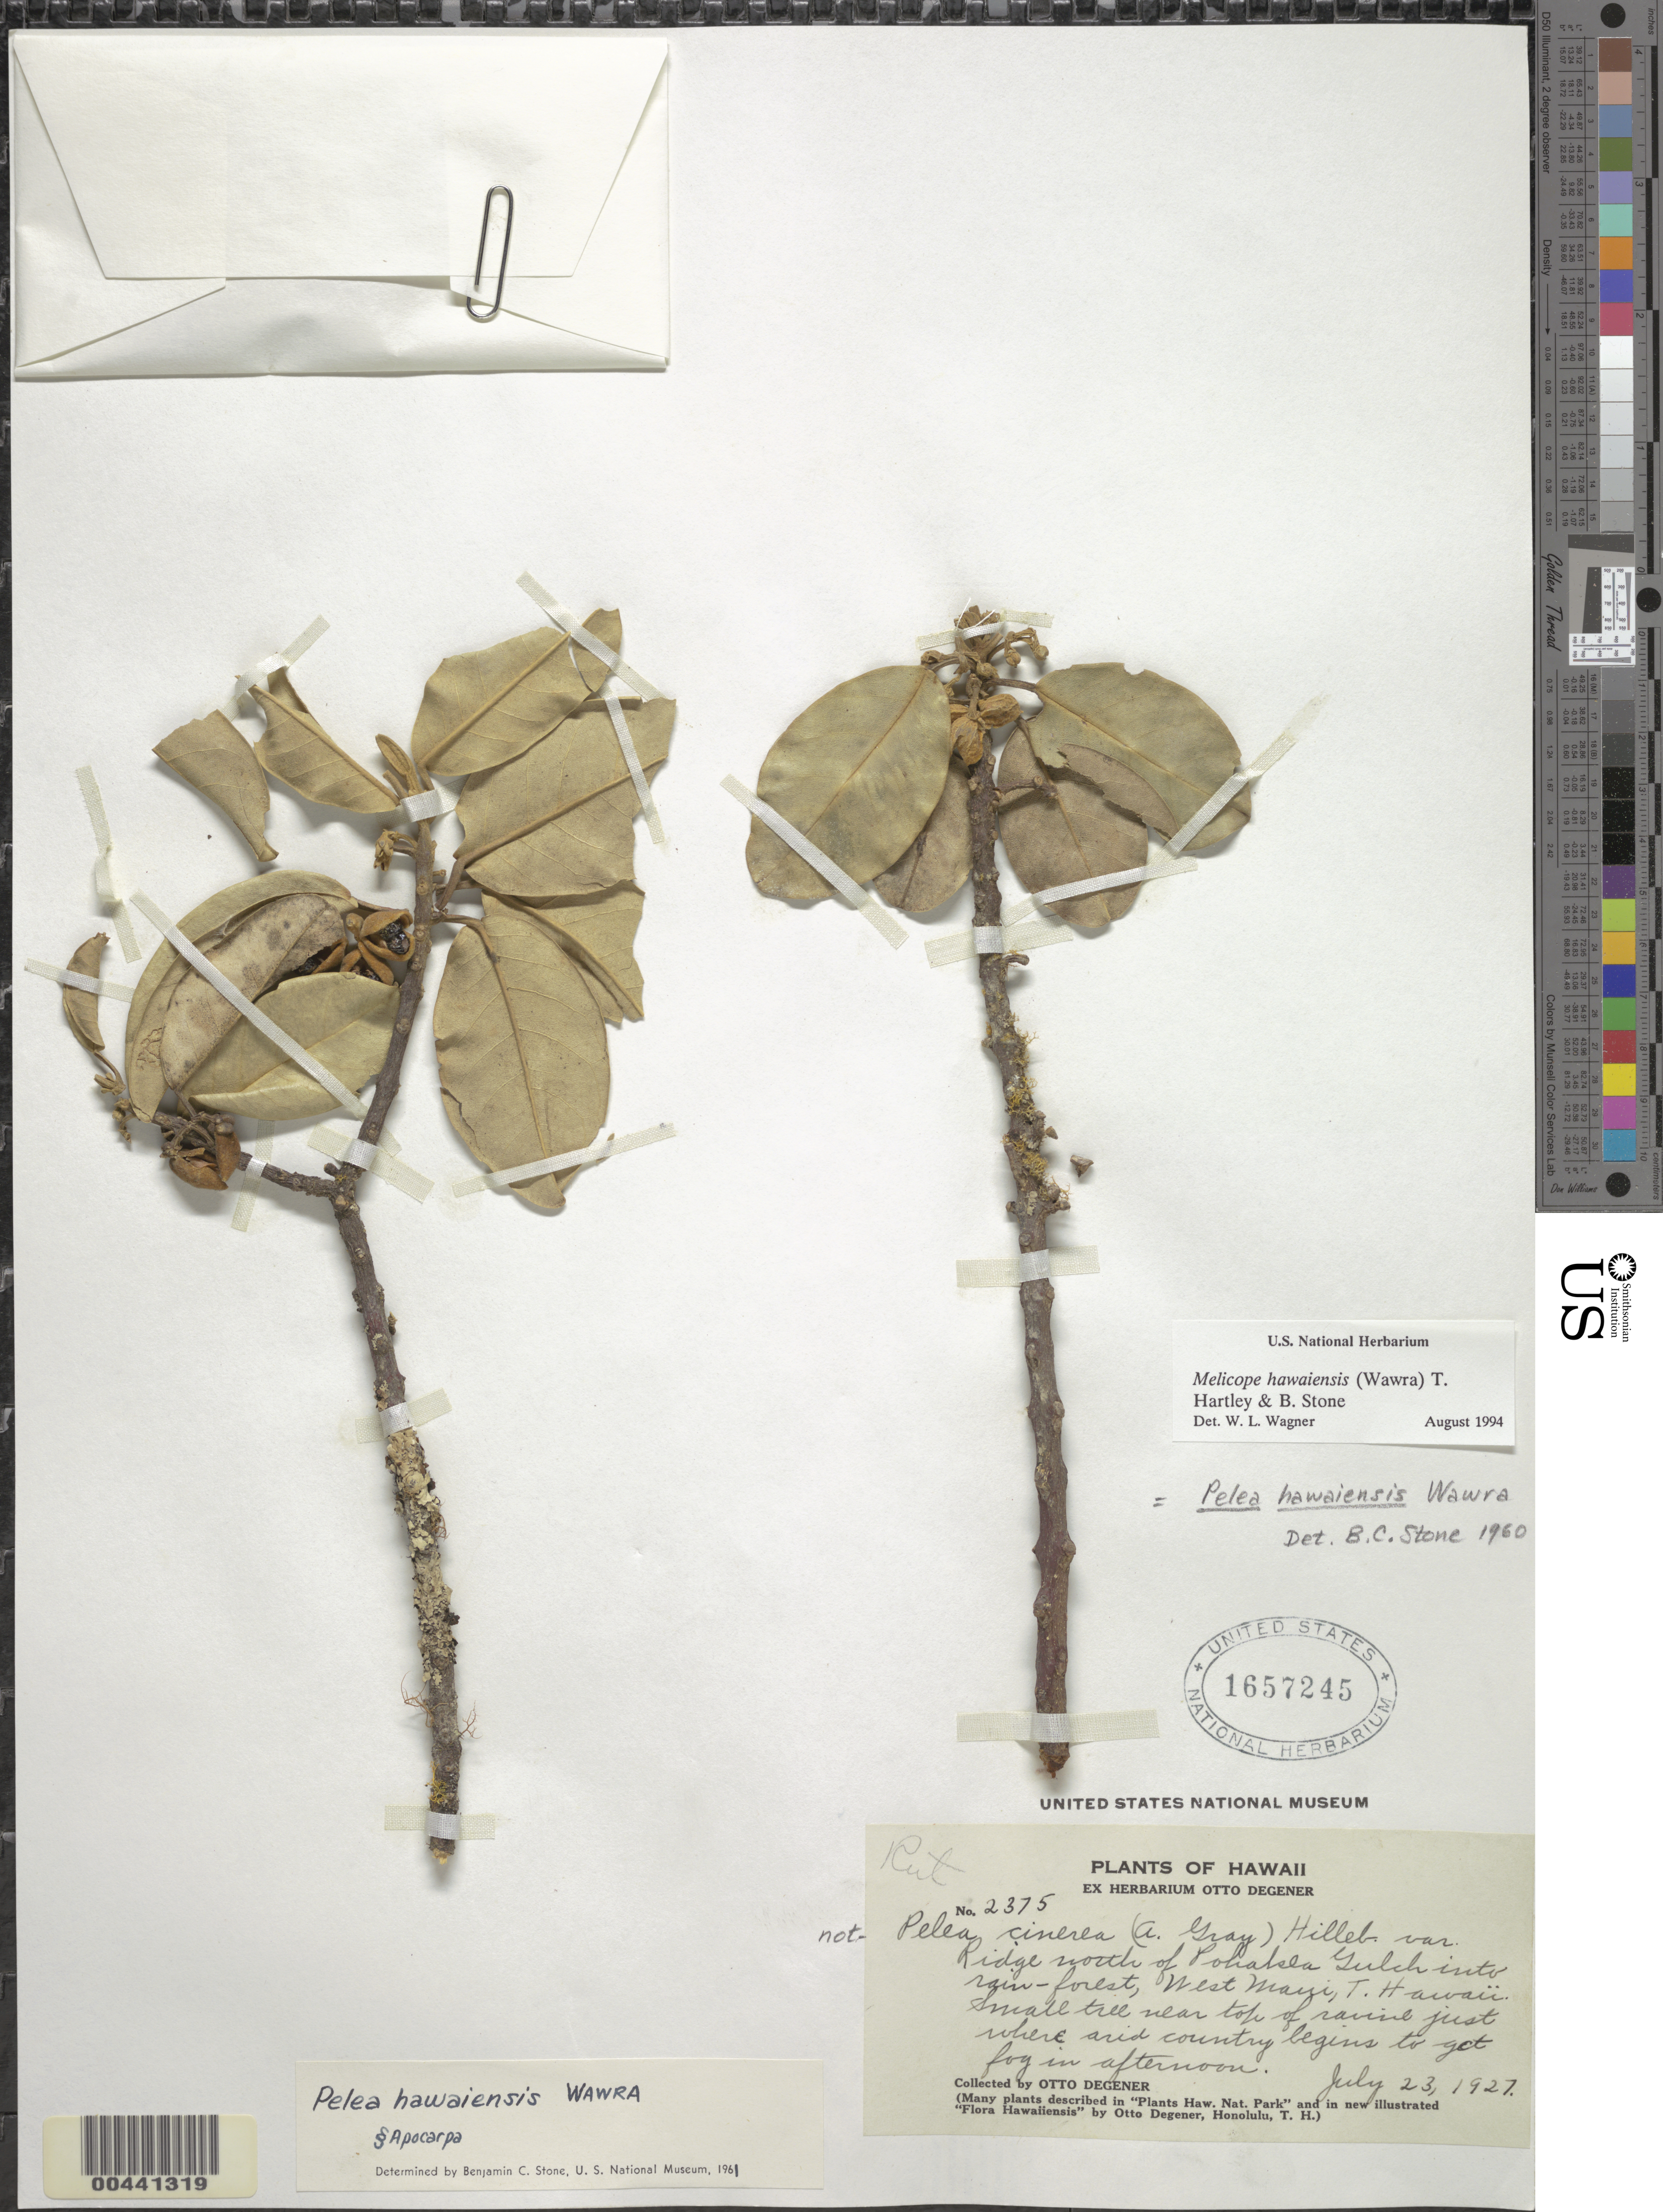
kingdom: Plantae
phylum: Tracheophyta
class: Magnoliopsida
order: Sapindales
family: Rutaceae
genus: Melicope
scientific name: Melicope hawaiensis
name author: (Wawra) T.G. Hartley & B.C. Stone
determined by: Wagner, W. L., (BOT), Smithsonian Institution - National Museum of Natural History (UNITED STATES)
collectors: O. Degener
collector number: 2375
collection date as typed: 23 Jul 1927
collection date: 1927-07-23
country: United States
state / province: Hawaii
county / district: Maui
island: Maui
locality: Ridge N of Pohakea Gulch into rain-forest, W Maui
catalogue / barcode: US 1657245